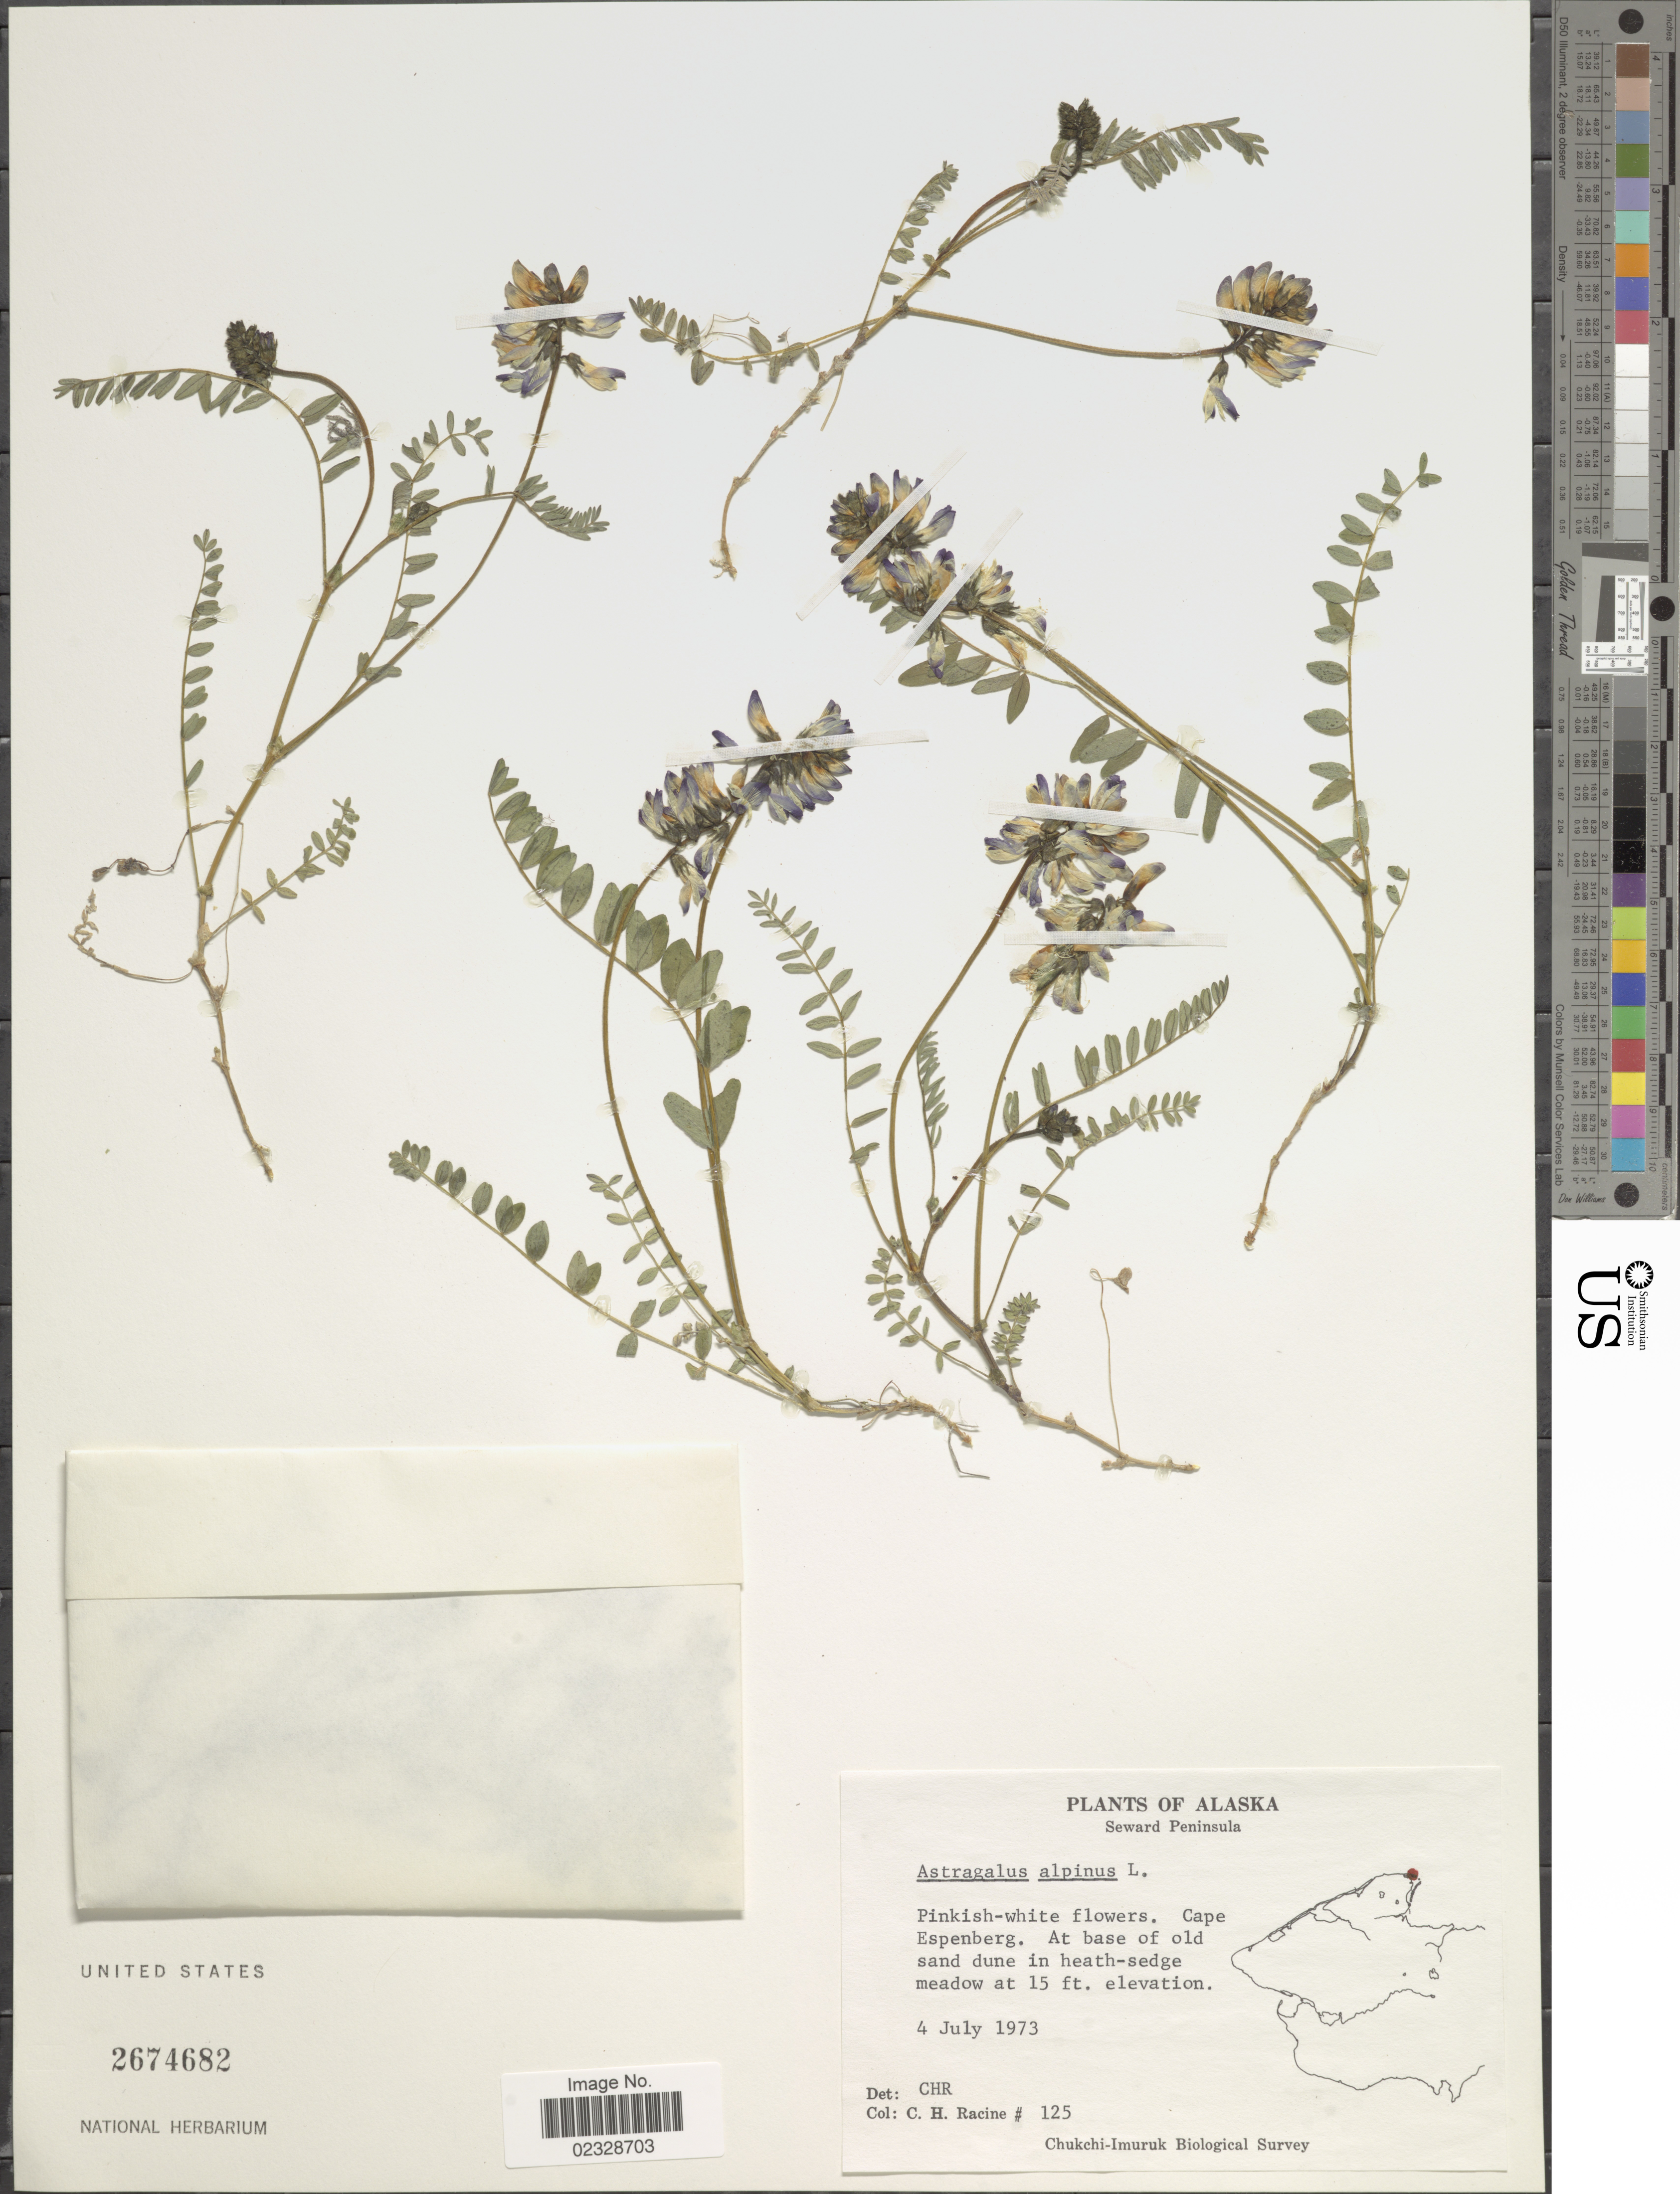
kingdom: Plantae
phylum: Tracheophyta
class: Magnoliopsida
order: Fabales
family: Fabaceae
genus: Astragalus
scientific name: Astragalus alpinus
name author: L.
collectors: C. Racine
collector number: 125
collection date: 1973-07-04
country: United States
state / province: Alaska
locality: Seward Peninsula, Cape Espenberg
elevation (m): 5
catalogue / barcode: US 2674682